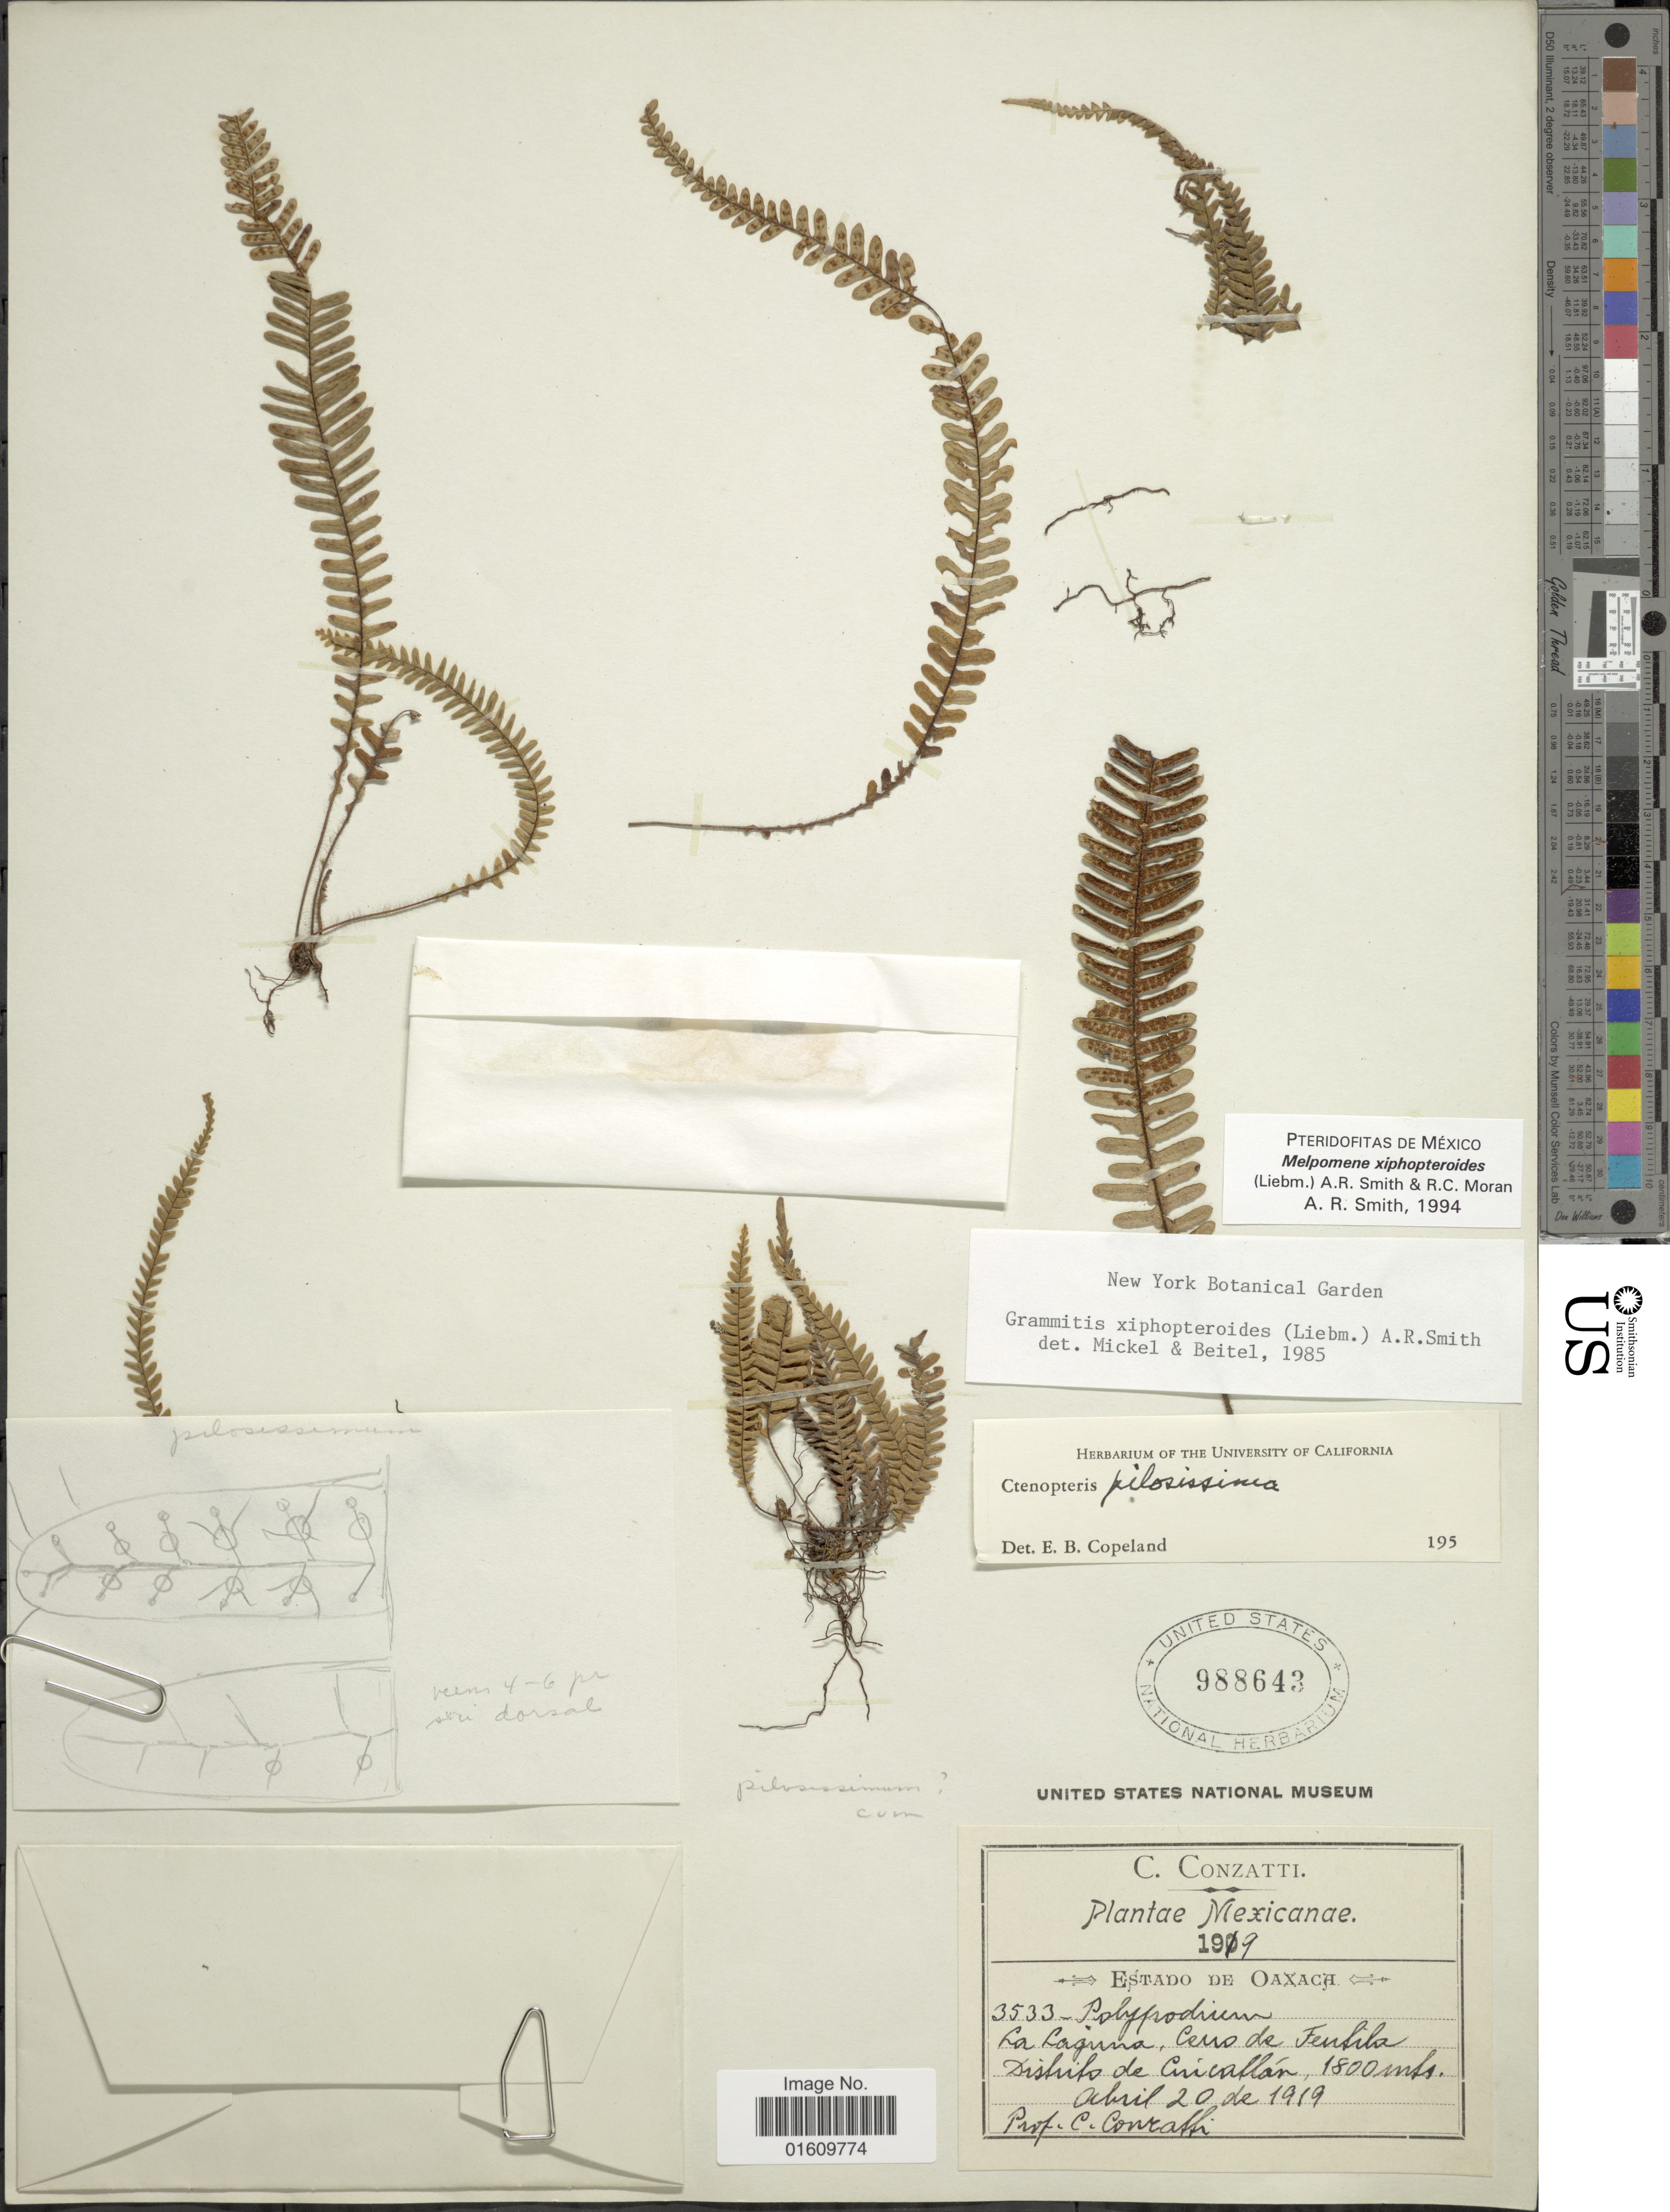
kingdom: Plantae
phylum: Tracheophyta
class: Polypodiopsida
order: Polypodiales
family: Polypodiaceae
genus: Melpomene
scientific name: Melpomene xiphopteroides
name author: (Liebm.) A.R. Sm. & R.C. Moran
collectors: C. Conzatti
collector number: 3533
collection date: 1919-04-20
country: Mexico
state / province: Oaxaca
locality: La Laguna Cueva de Teutila, Distrito Cuicatlán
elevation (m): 1800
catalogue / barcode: US 988643